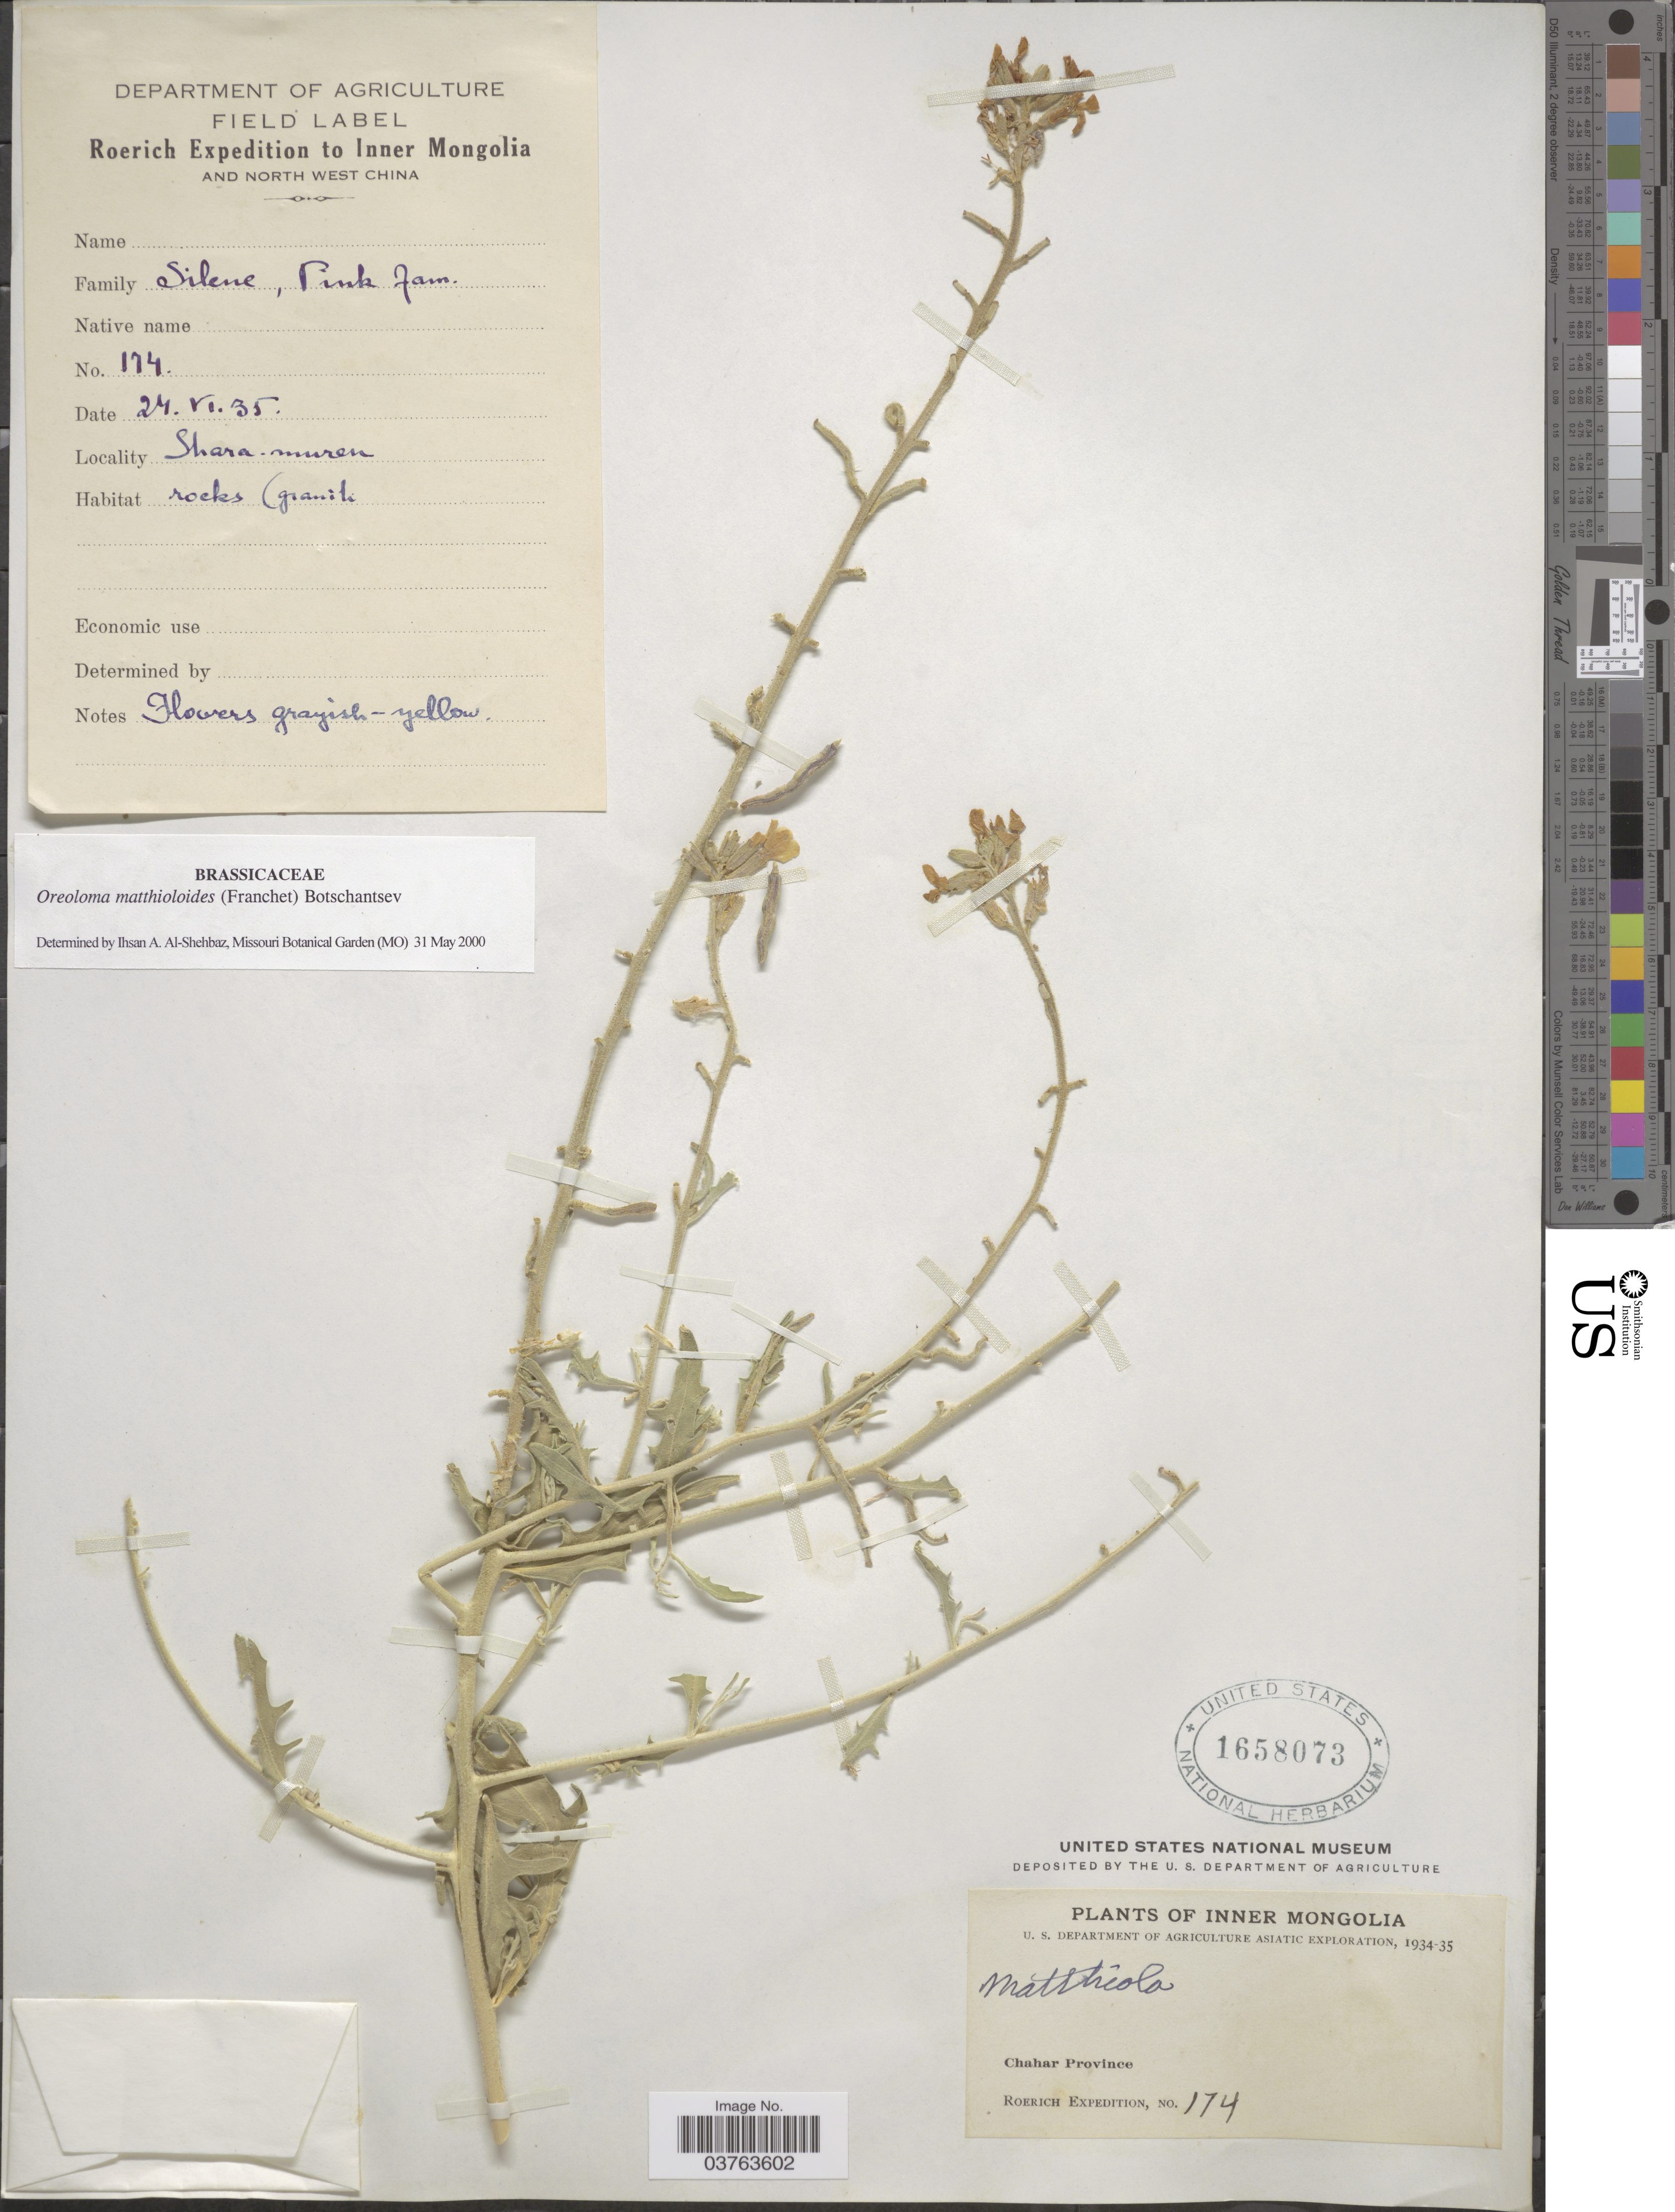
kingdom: Plantae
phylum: Tracheophyta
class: Magnoliopsida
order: Brassicales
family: Brassicaceae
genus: Oreoloma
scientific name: Oreoloma matthioloides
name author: (Franch.) Botsch.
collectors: Roerich Expedition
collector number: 174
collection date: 1935-06-24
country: China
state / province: Nei Monggol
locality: Chahar Province. Inner Mongolia and north west China. Shara-muren.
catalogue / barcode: US 1658073